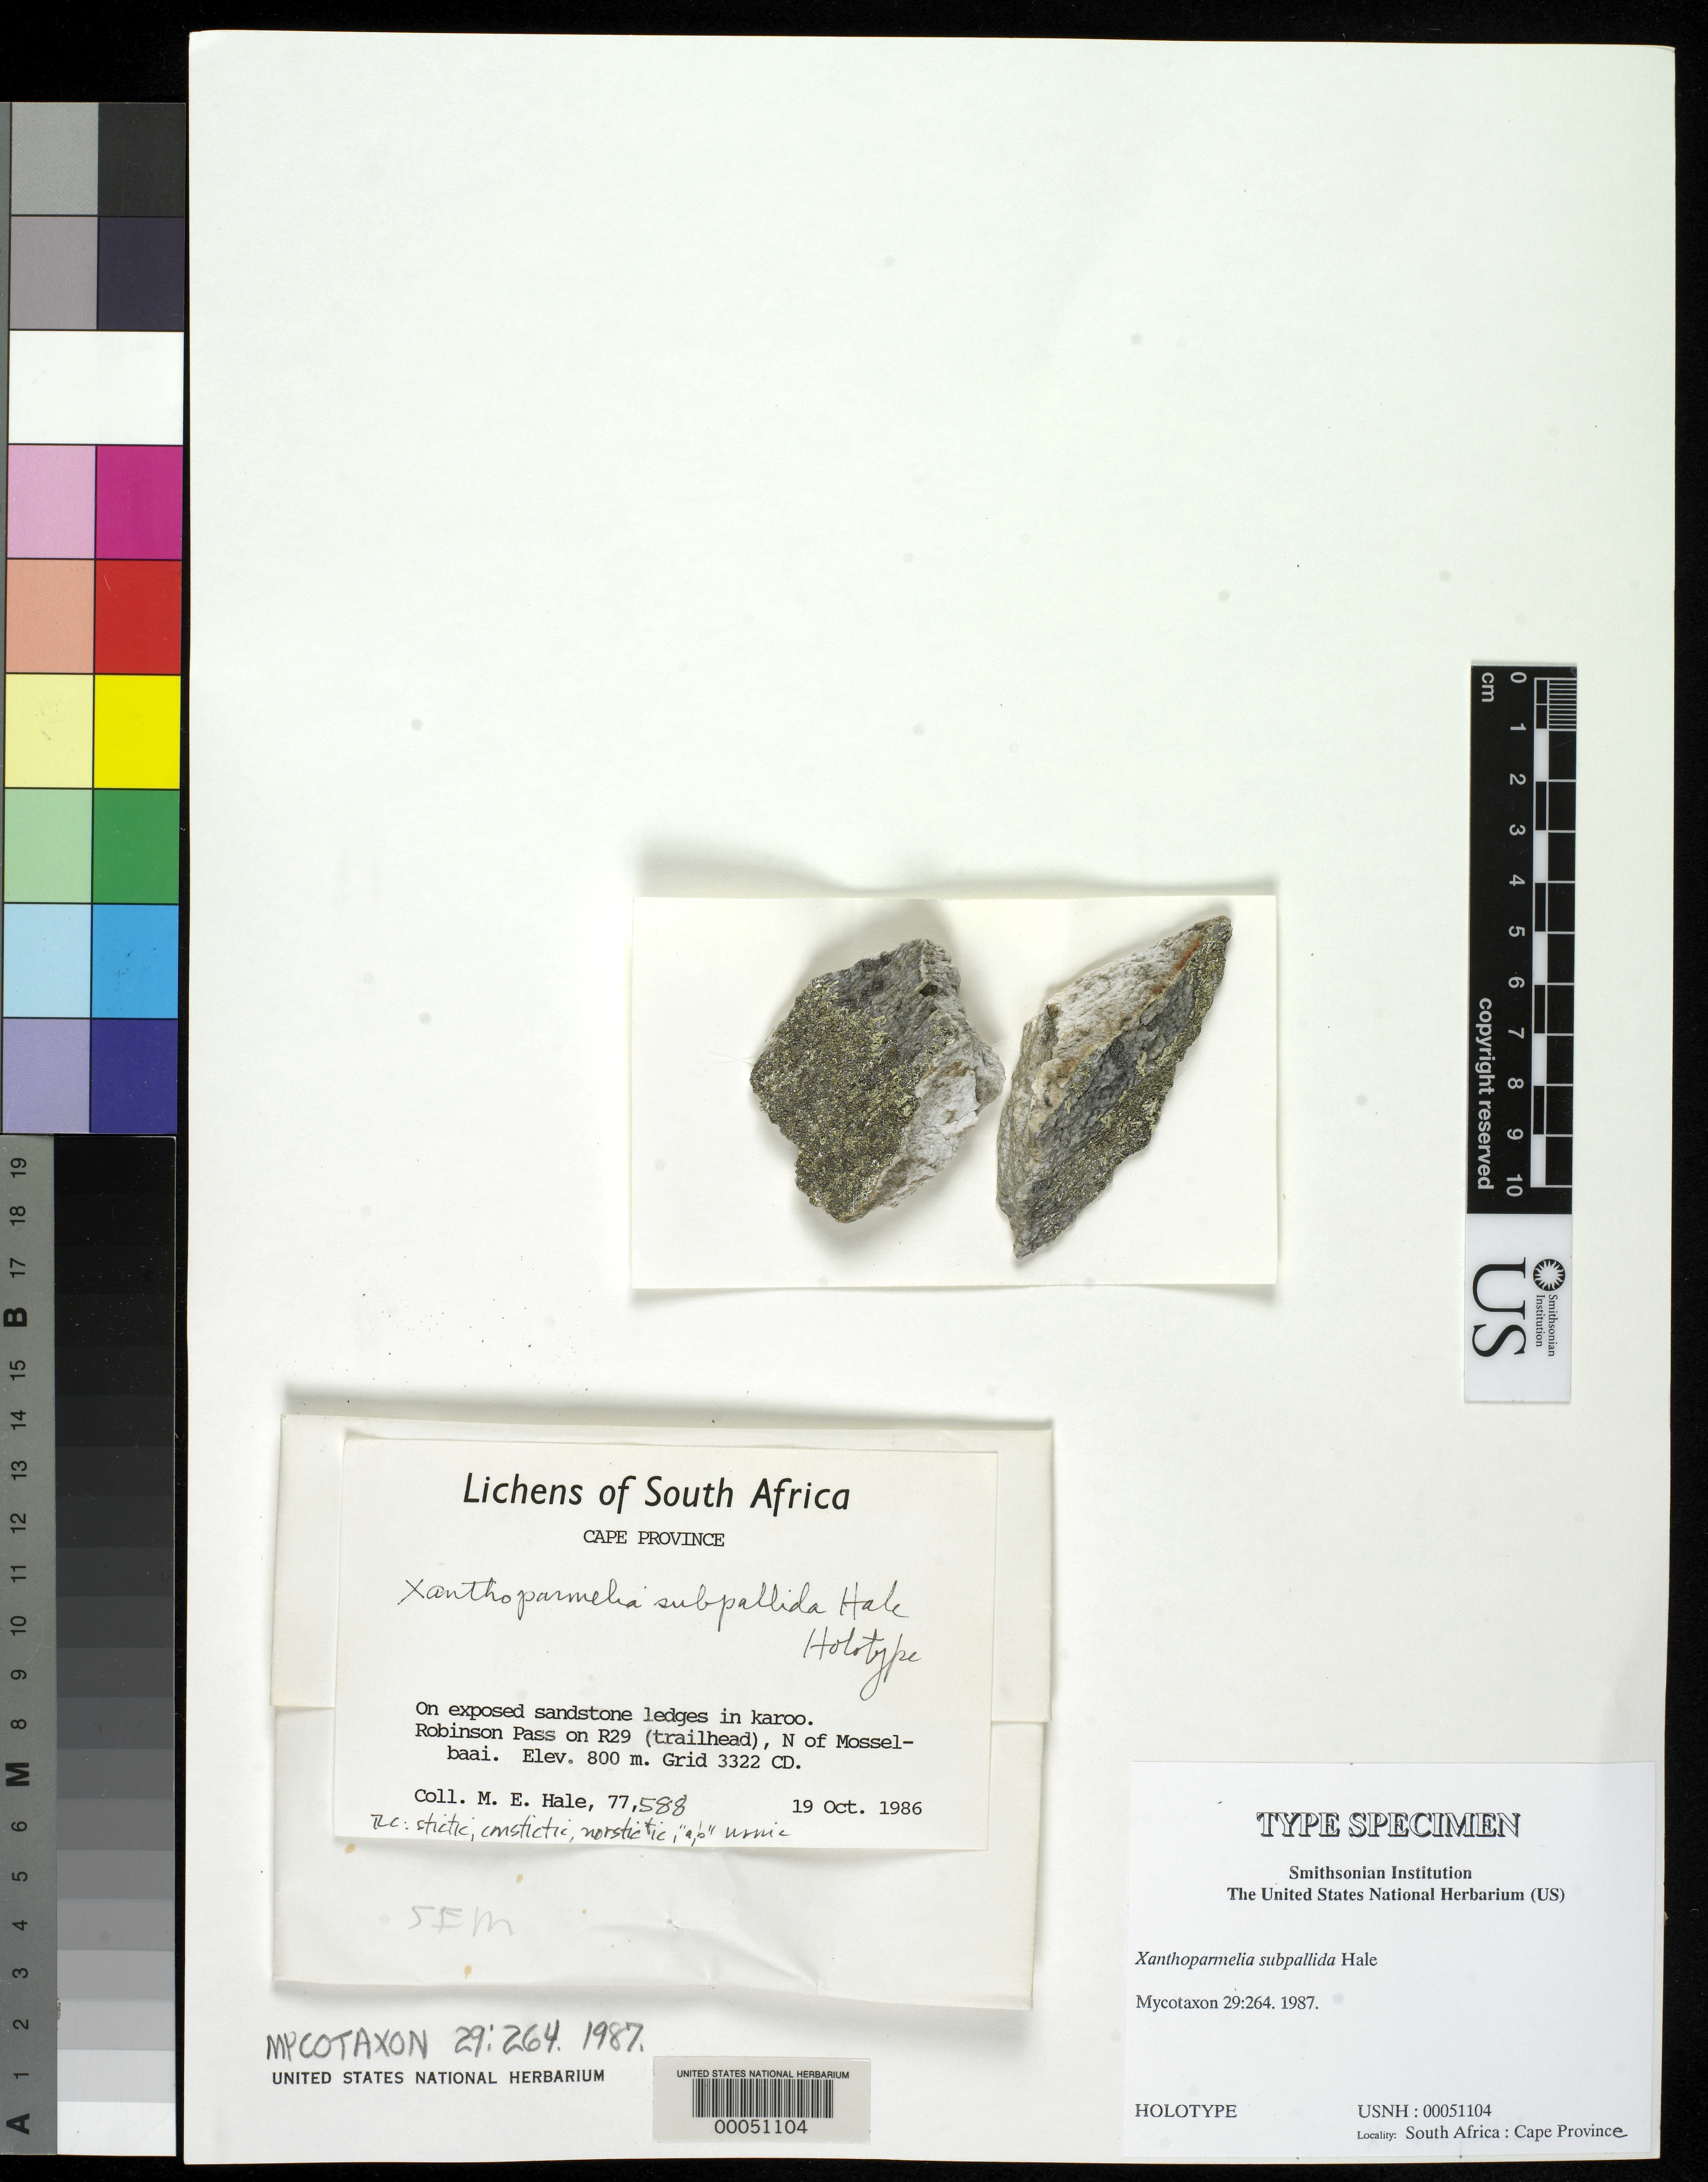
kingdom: Fungi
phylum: Ascomycota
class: Lecanoromycetes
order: Lecanorales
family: Parmeliaceae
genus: Xanthoparmelia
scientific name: Xanthoparmelia subpallida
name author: Hale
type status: Holotype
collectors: M. Hale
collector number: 77588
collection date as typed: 19 Oct 1986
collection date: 1986-10-19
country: South Africa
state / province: Western Cape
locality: Grid 3322 CD. Robinson Pass on R29 (trailhead), N of Mosselbaai, on exposed sandstone ledges in karoo.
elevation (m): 800